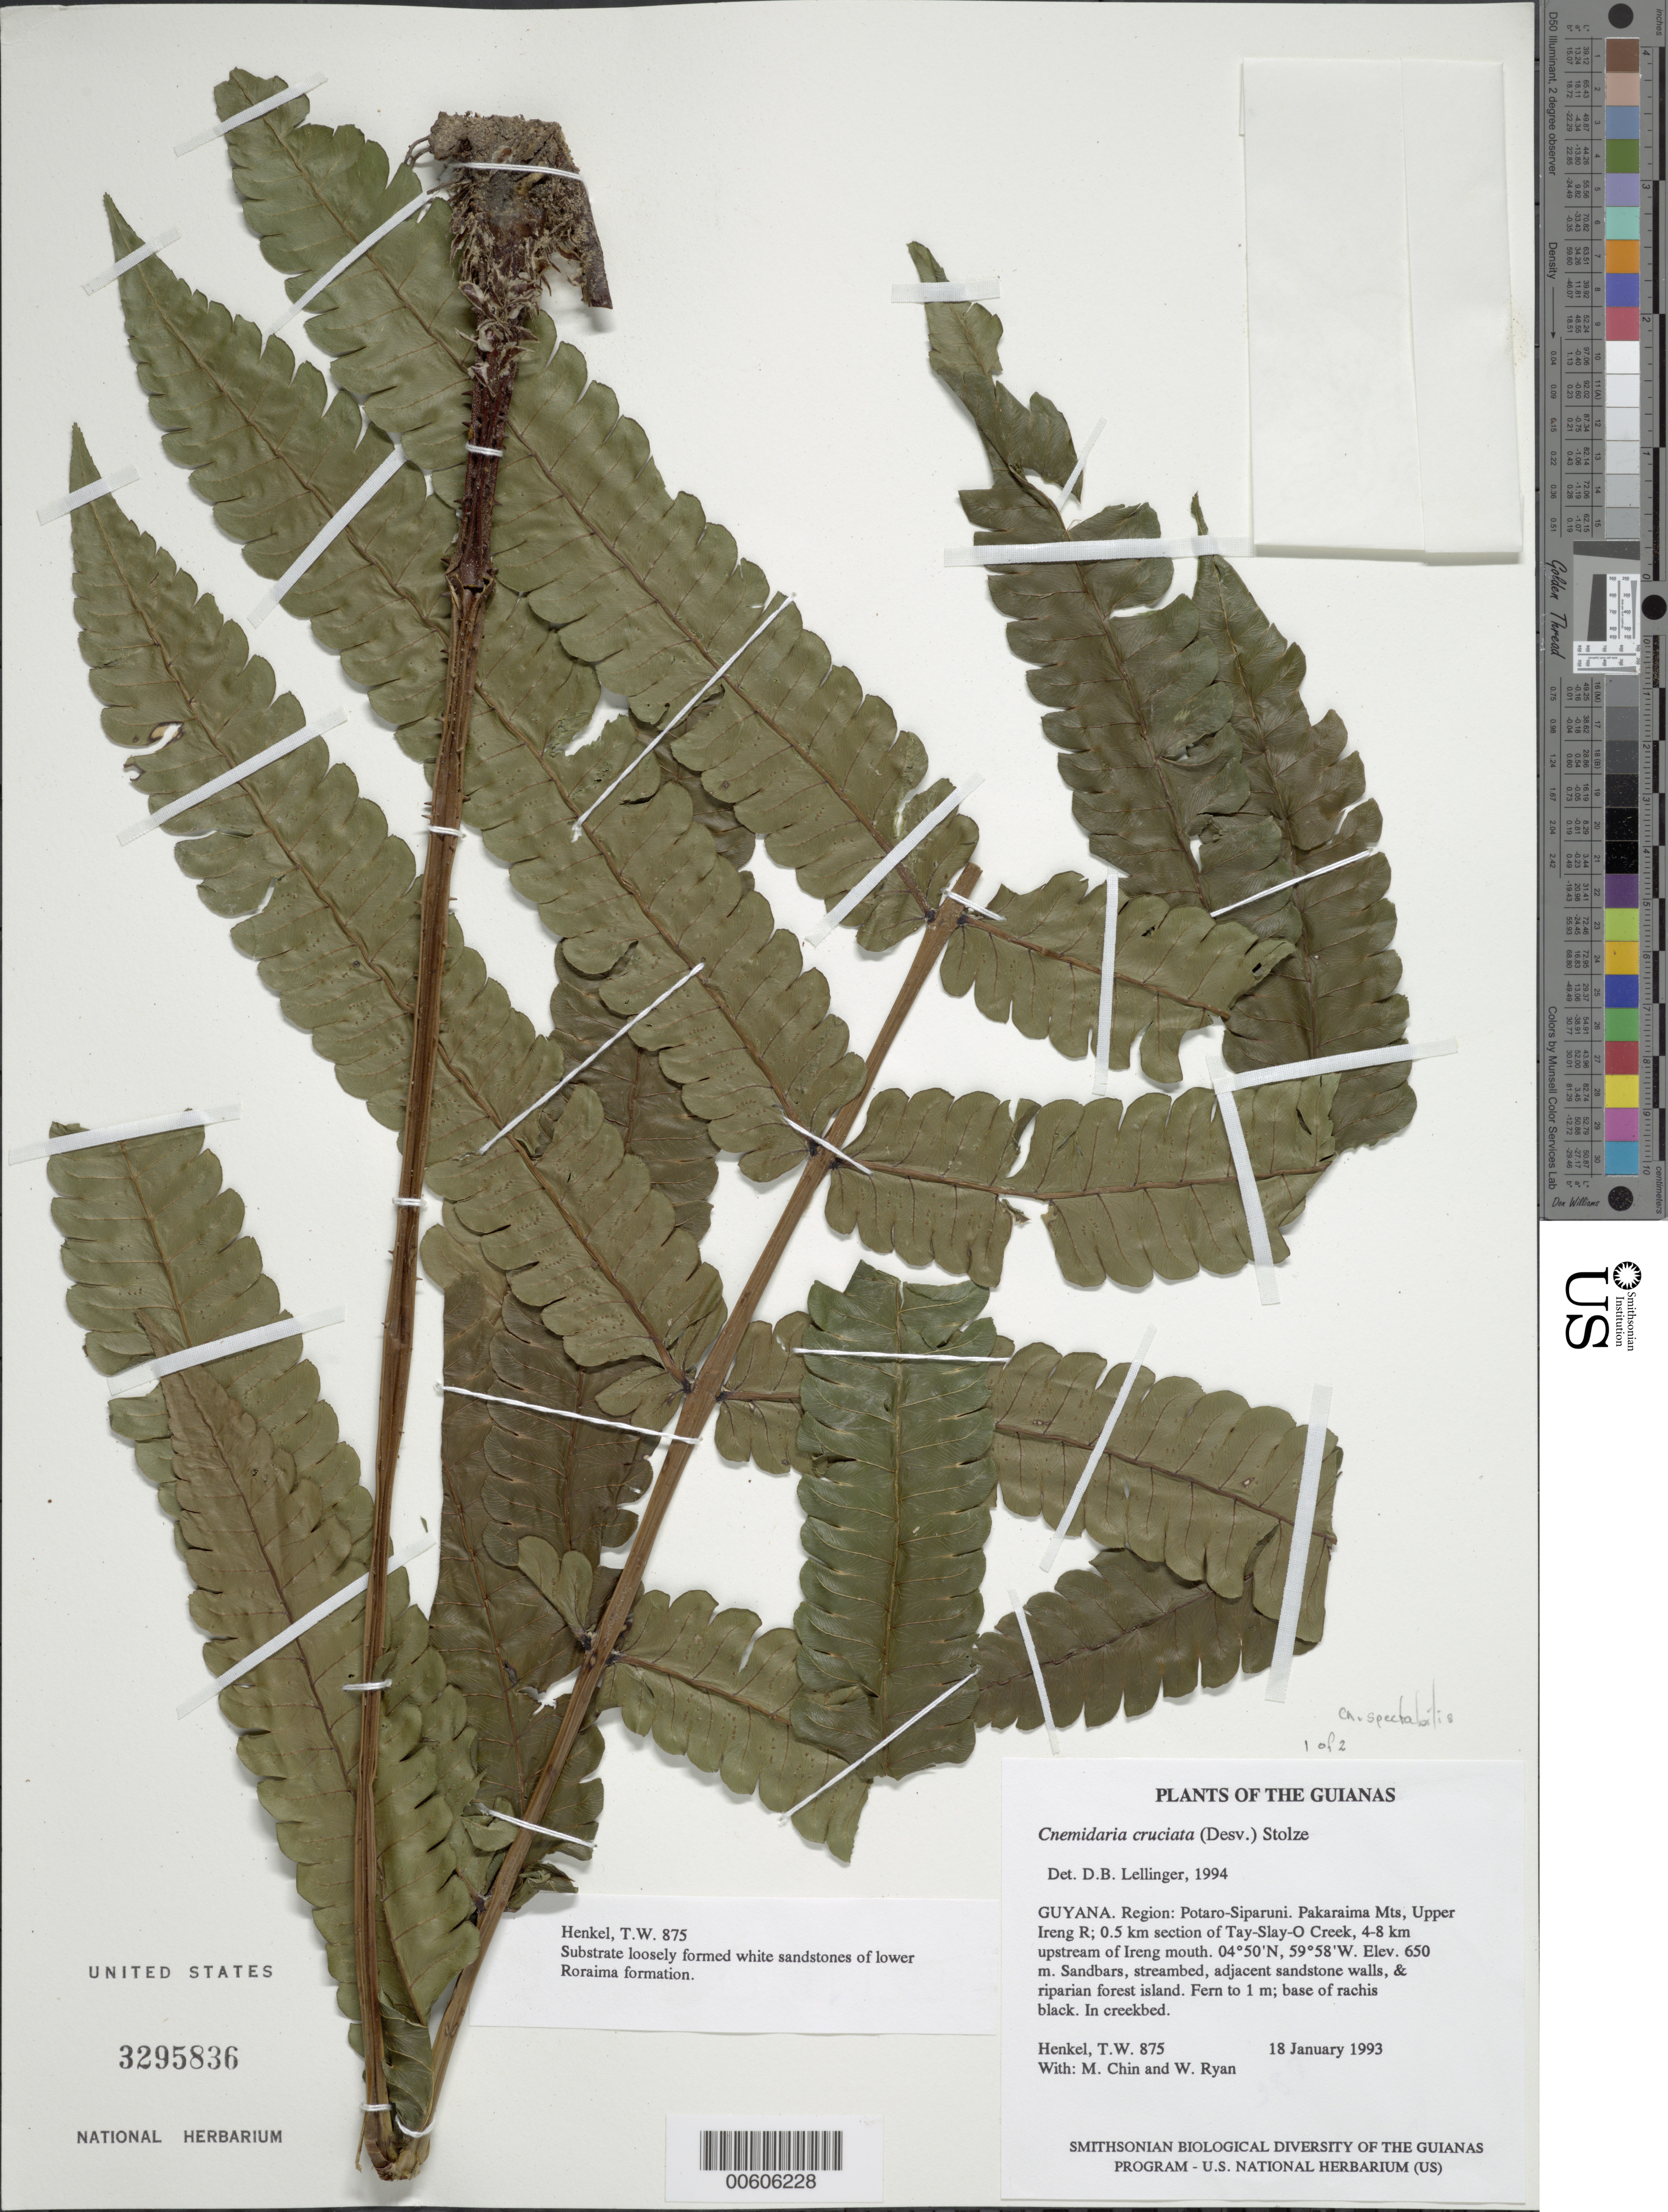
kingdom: Plantae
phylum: Tracheophyta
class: Polypodiopsida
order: Cyatheales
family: Cyatheaceae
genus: Cyathea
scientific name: Cyathea spectabilis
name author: (Kunze) Domin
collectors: T. Henkel, M. Chin & W. Ryan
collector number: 875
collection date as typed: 18 January 1993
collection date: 1993-01-18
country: Guyana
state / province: Potaro-Siparuni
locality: Pakaraima Mts, Upper Ireng R; 0.5 km section of Tay-Slay-O Creek, 4-8 km upstream of Ireng mouth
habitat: Sandbars, streambed, adjacent sandstone walls, & riparian forest island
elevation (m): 650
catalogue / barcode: US 3295836